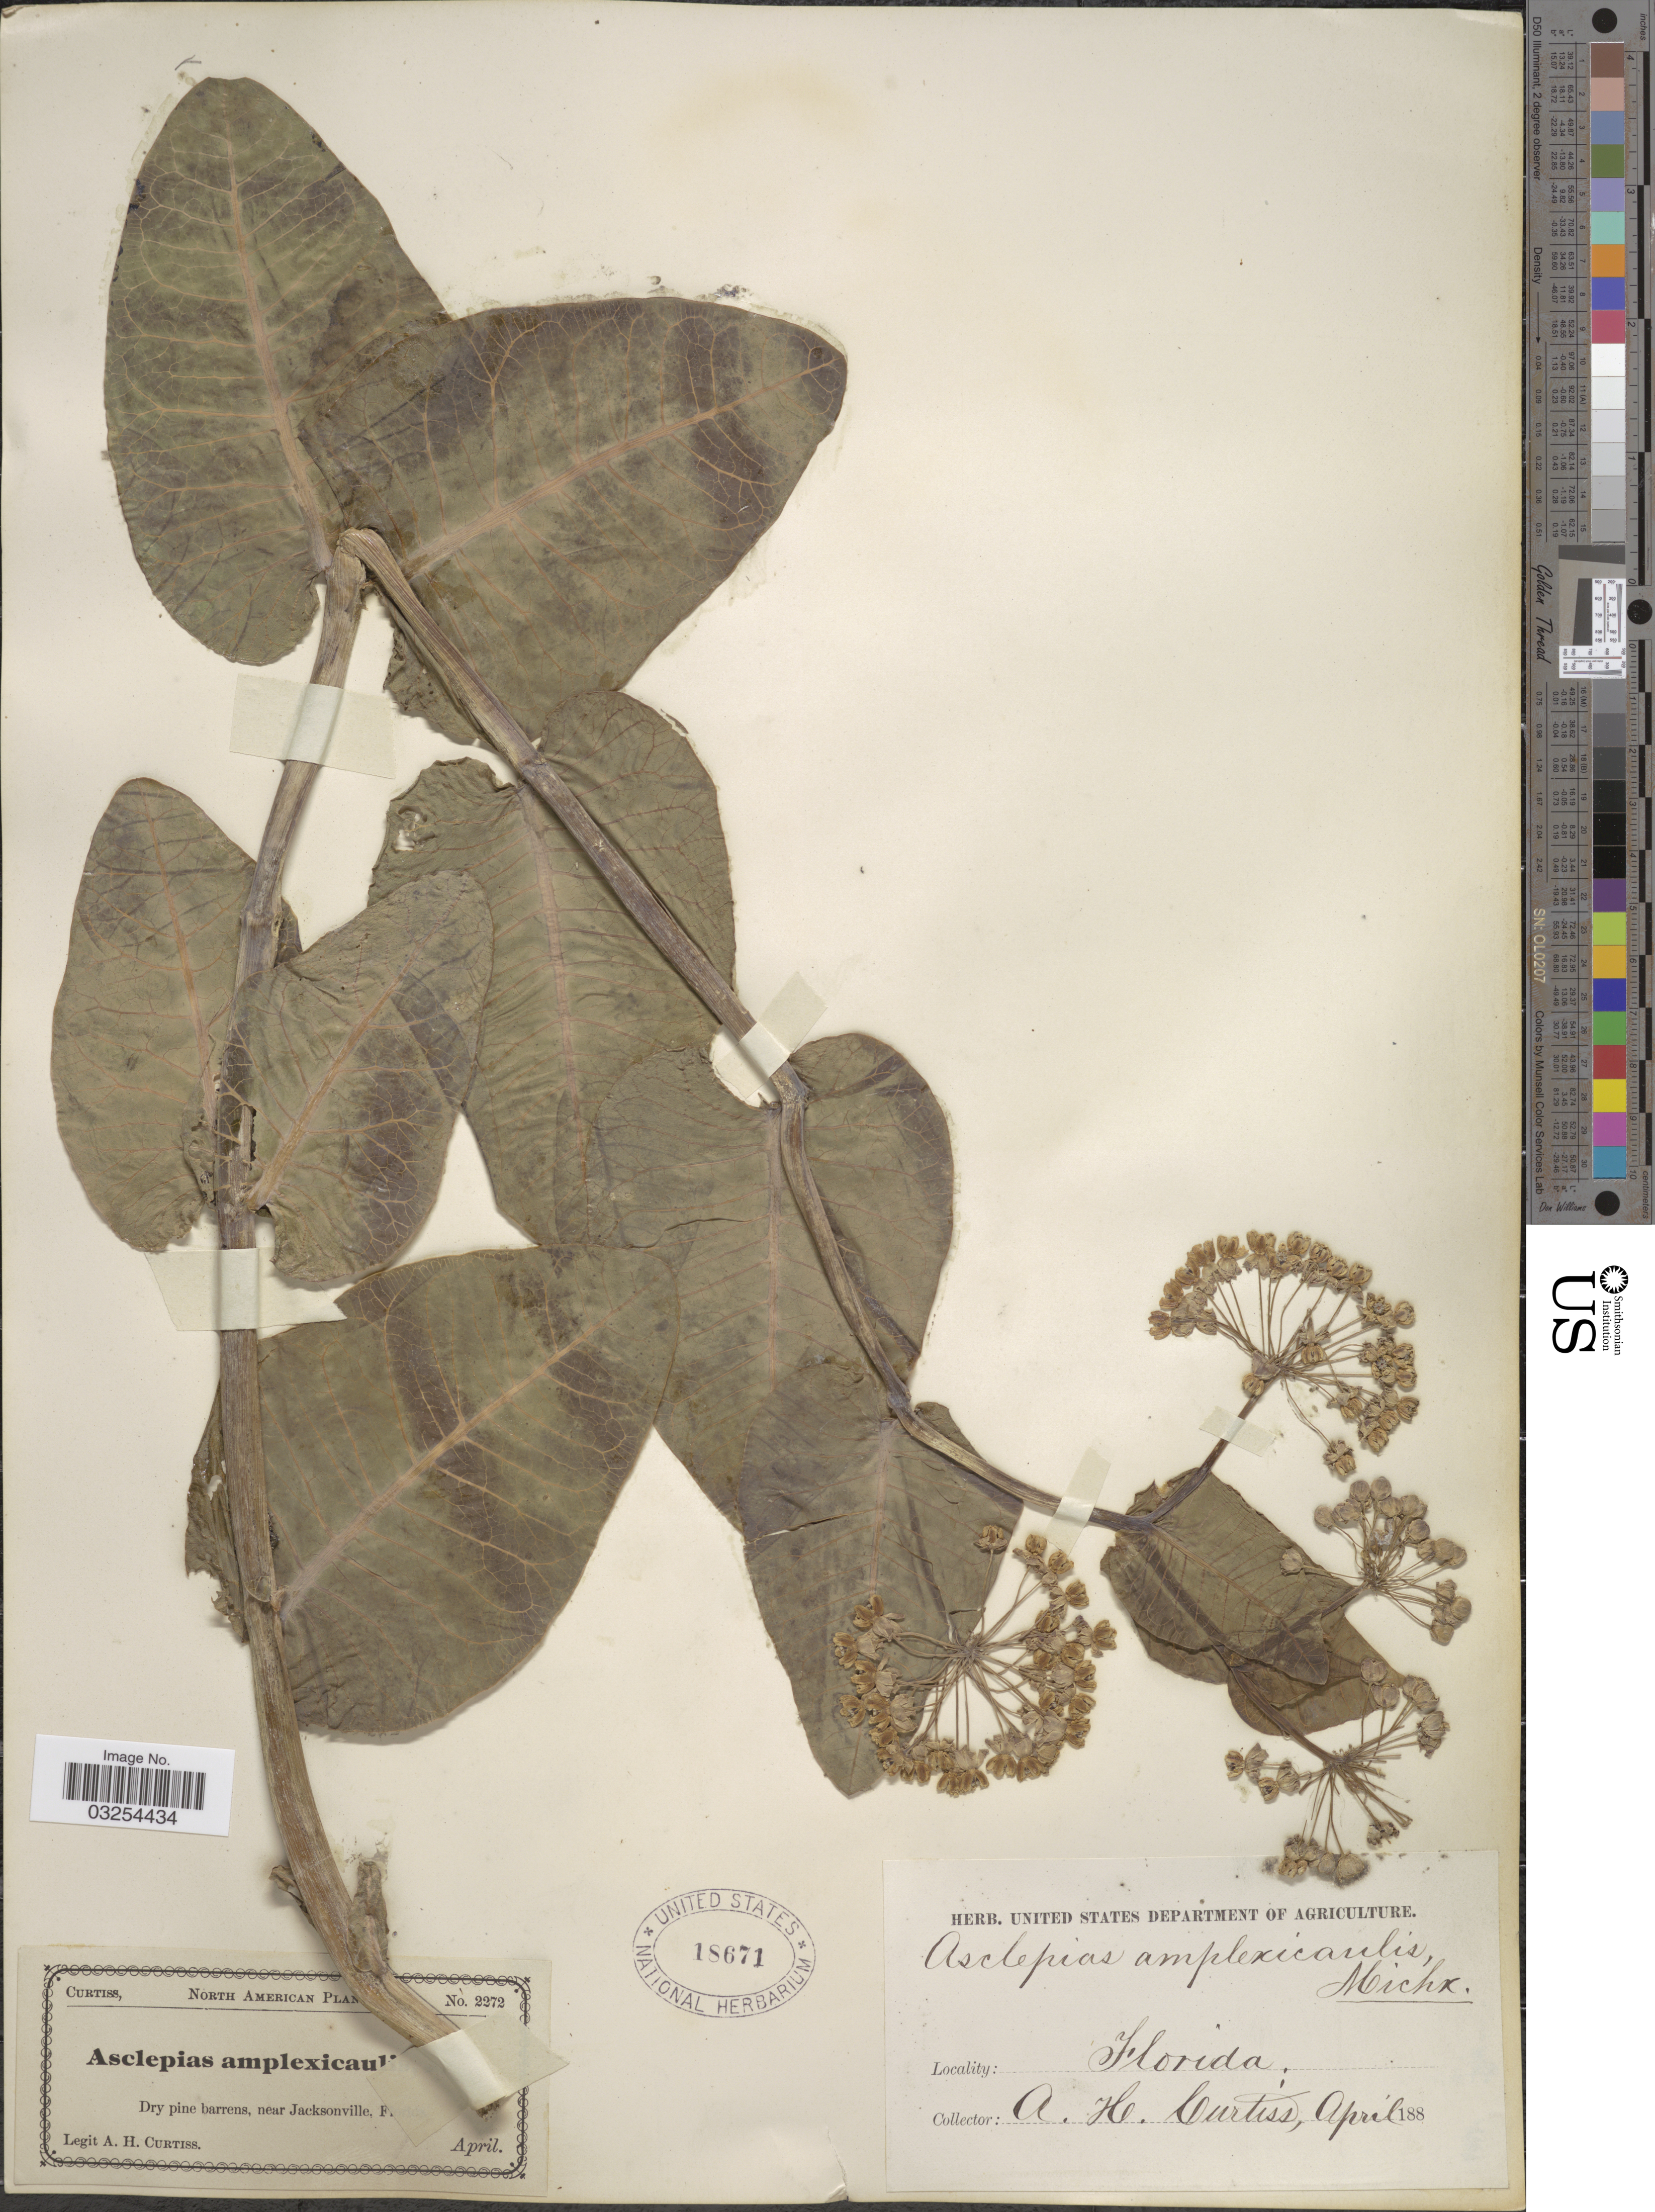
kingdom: Plantae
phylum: Tracheophyta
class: Magnoliopsida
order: Gentianales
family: Apocynaceae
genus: Asclepias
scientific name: Asclepias humistrata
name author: Walter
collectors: A. Curtis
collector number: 22725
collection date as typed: April 188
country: United States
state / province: Florida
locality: Dry pine barrens, near Jacksonville.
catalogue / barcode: US 18671